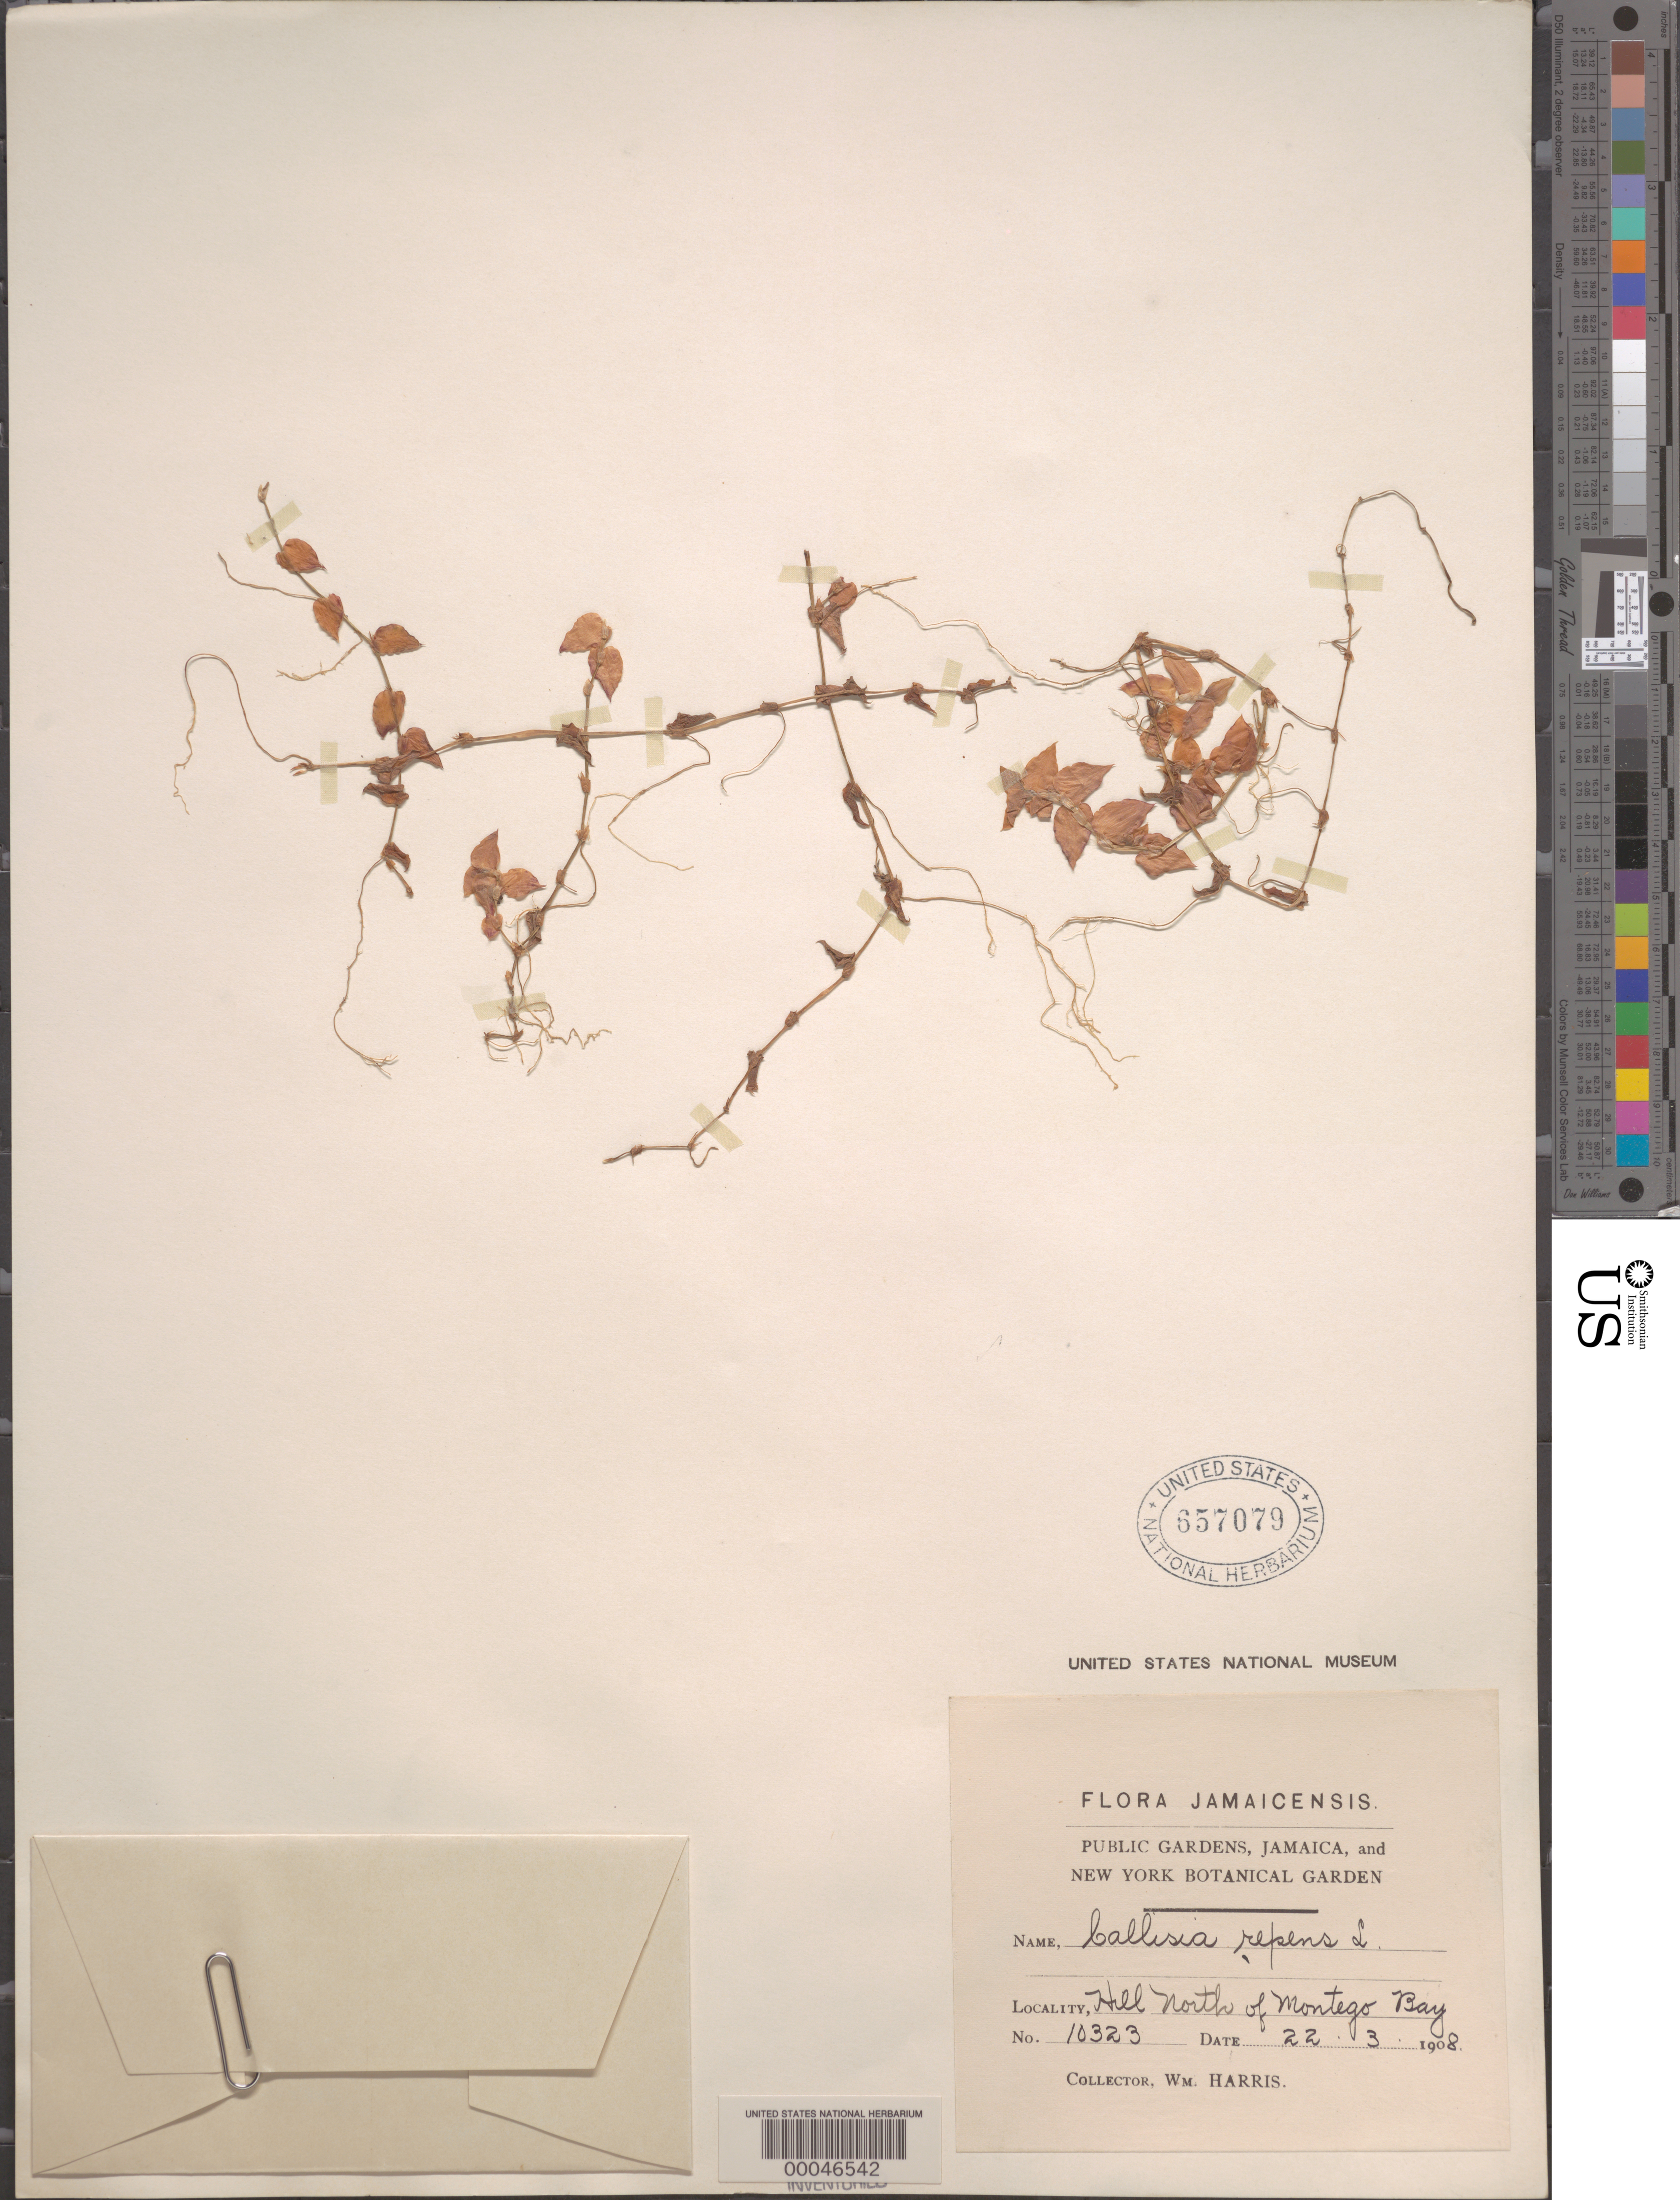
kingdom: Plantae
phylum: Tracheophyta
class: Liliopsida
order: Commelinales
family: Commelinaceae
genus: Callisia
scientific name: Callisia repens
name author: (Jacq.) L.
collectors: W. H. Harris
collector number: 10323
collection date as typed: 22 Mar 1908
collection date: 1908-03-22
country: Jamaica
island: Greater Antilles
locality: N of montego bay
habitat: Hillside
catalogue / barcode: US 657079